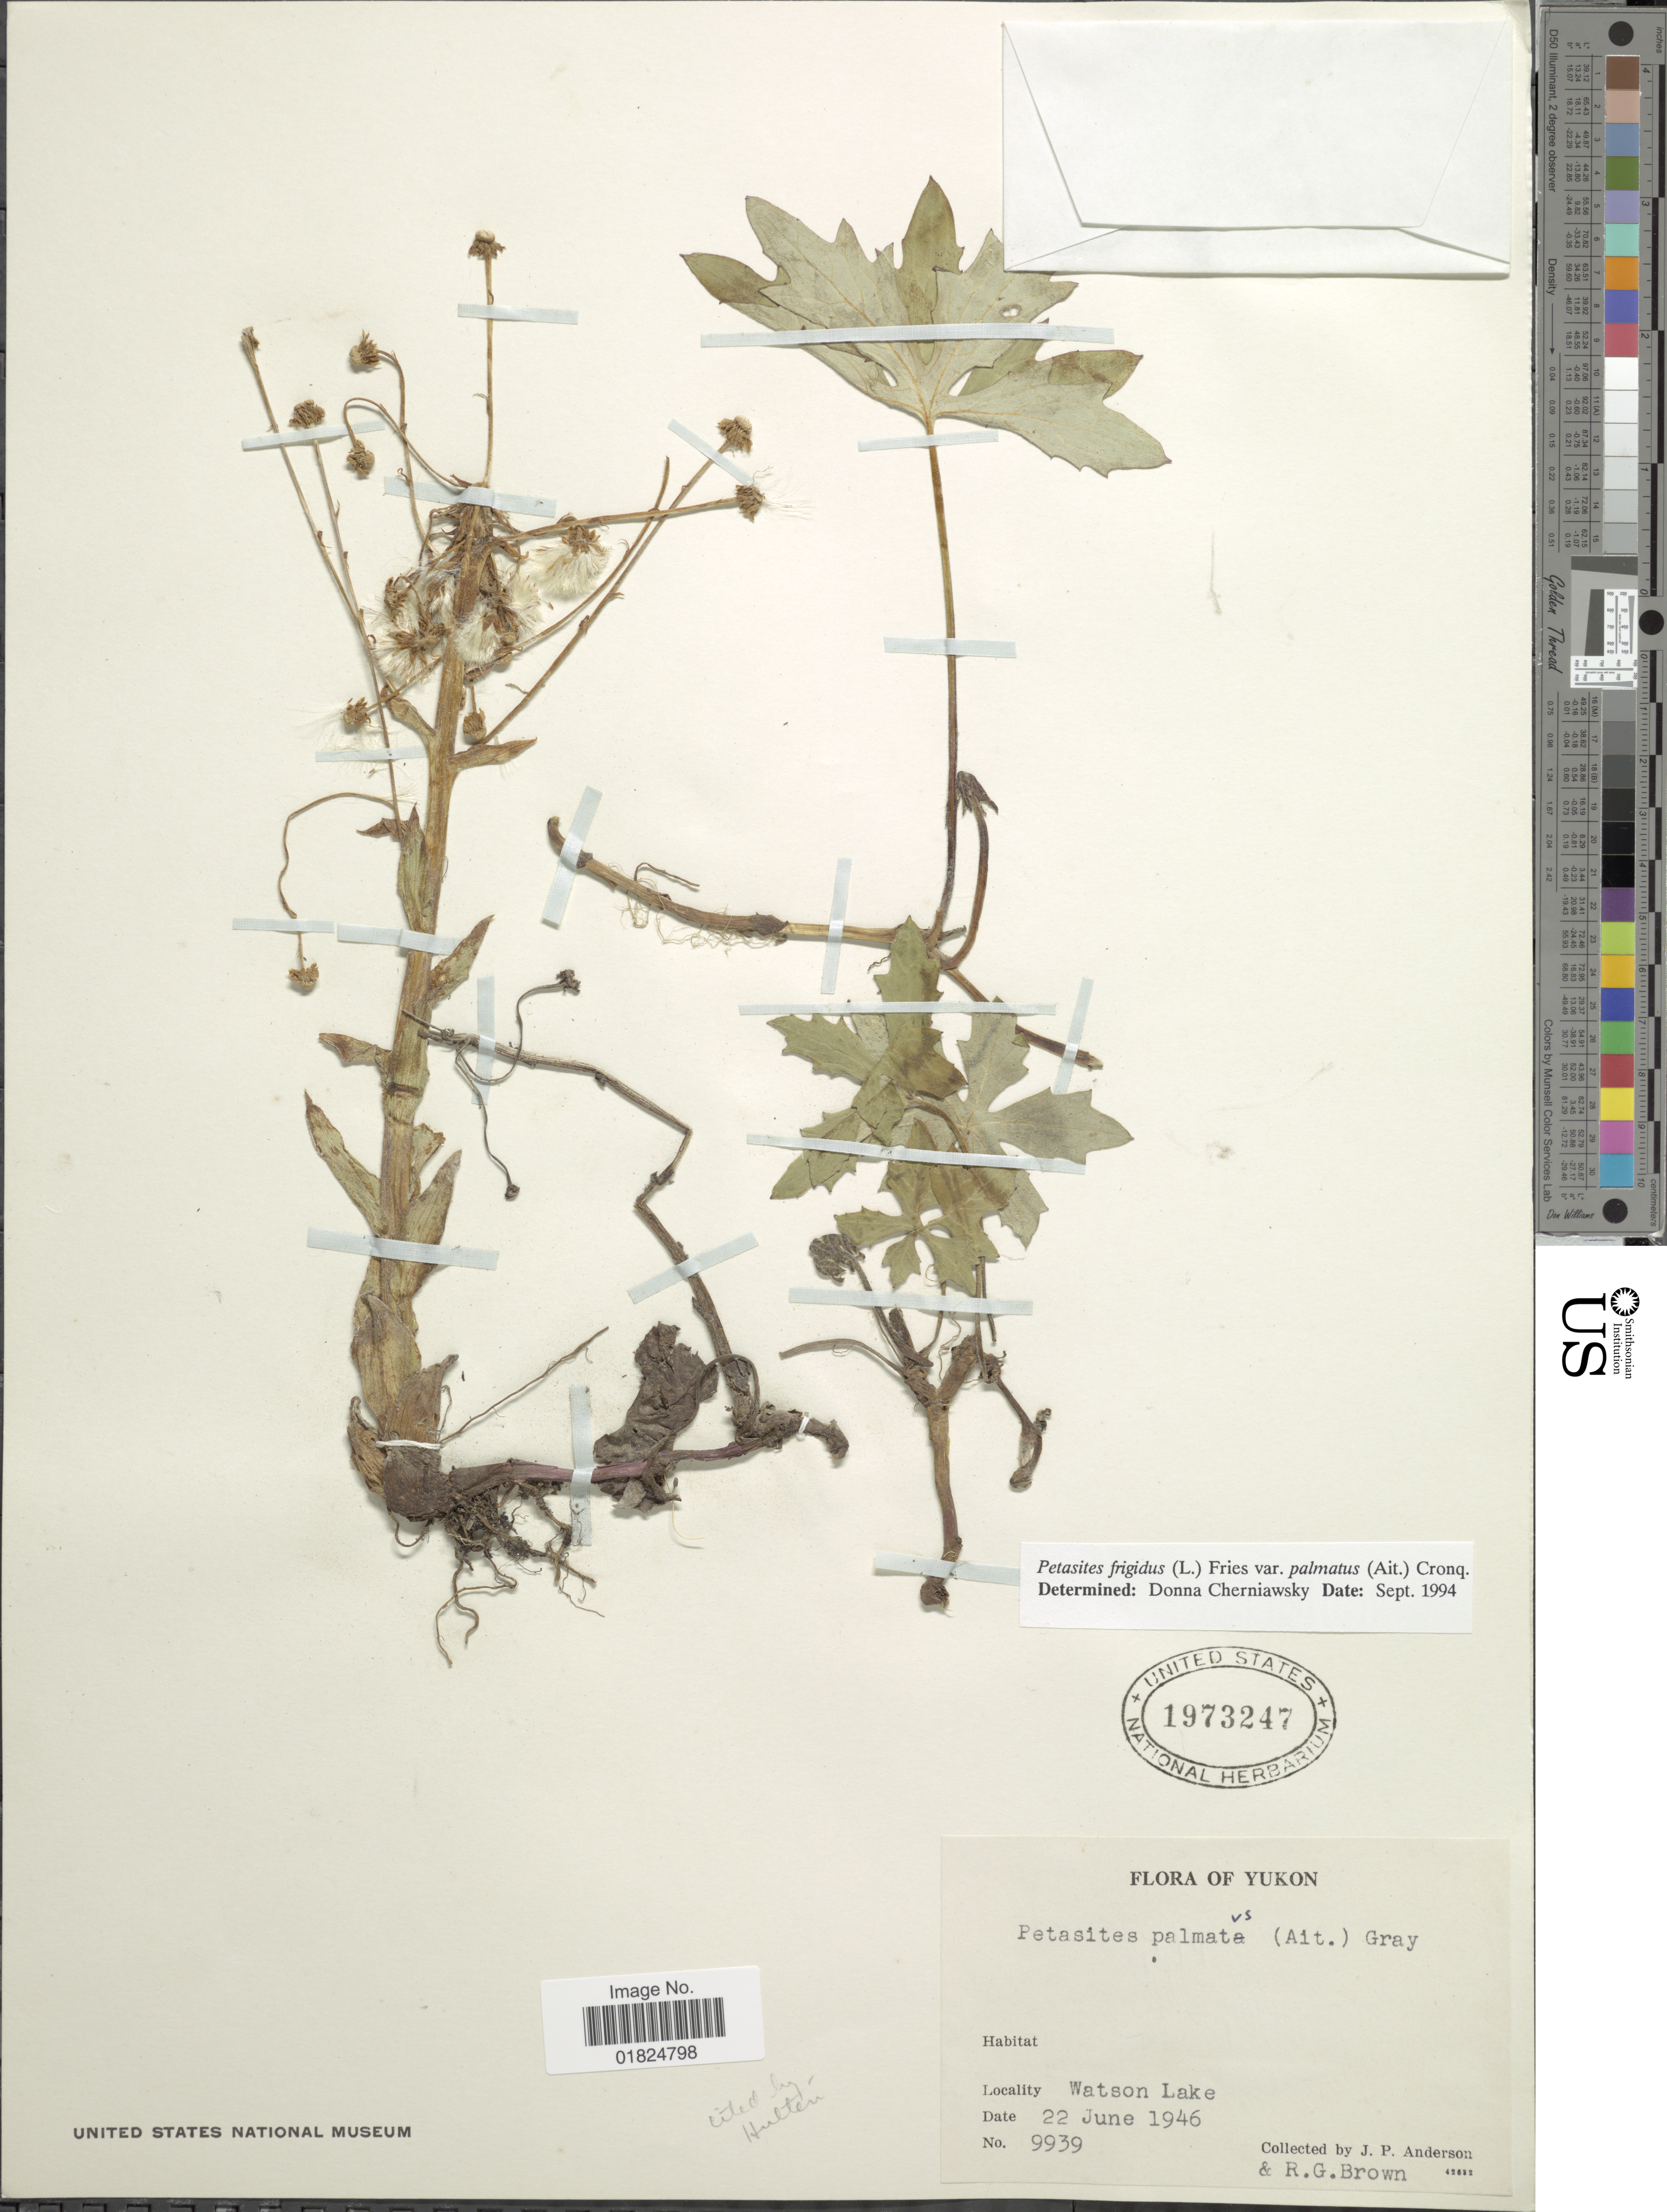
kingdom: Plantae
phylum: Tracheophyta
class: Magnoliopsida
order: Asterales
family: Asteraceae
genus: Petasites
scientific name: Petasites frigidus var. palmatus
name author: (Aiton) Cody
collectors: J. P. Anderson & R. G. Brown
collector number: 9939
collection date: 1946-06-22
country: Canada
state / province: Yukon Territory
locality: Yukon Territory. Watson Lake.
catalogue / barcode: US 1973247